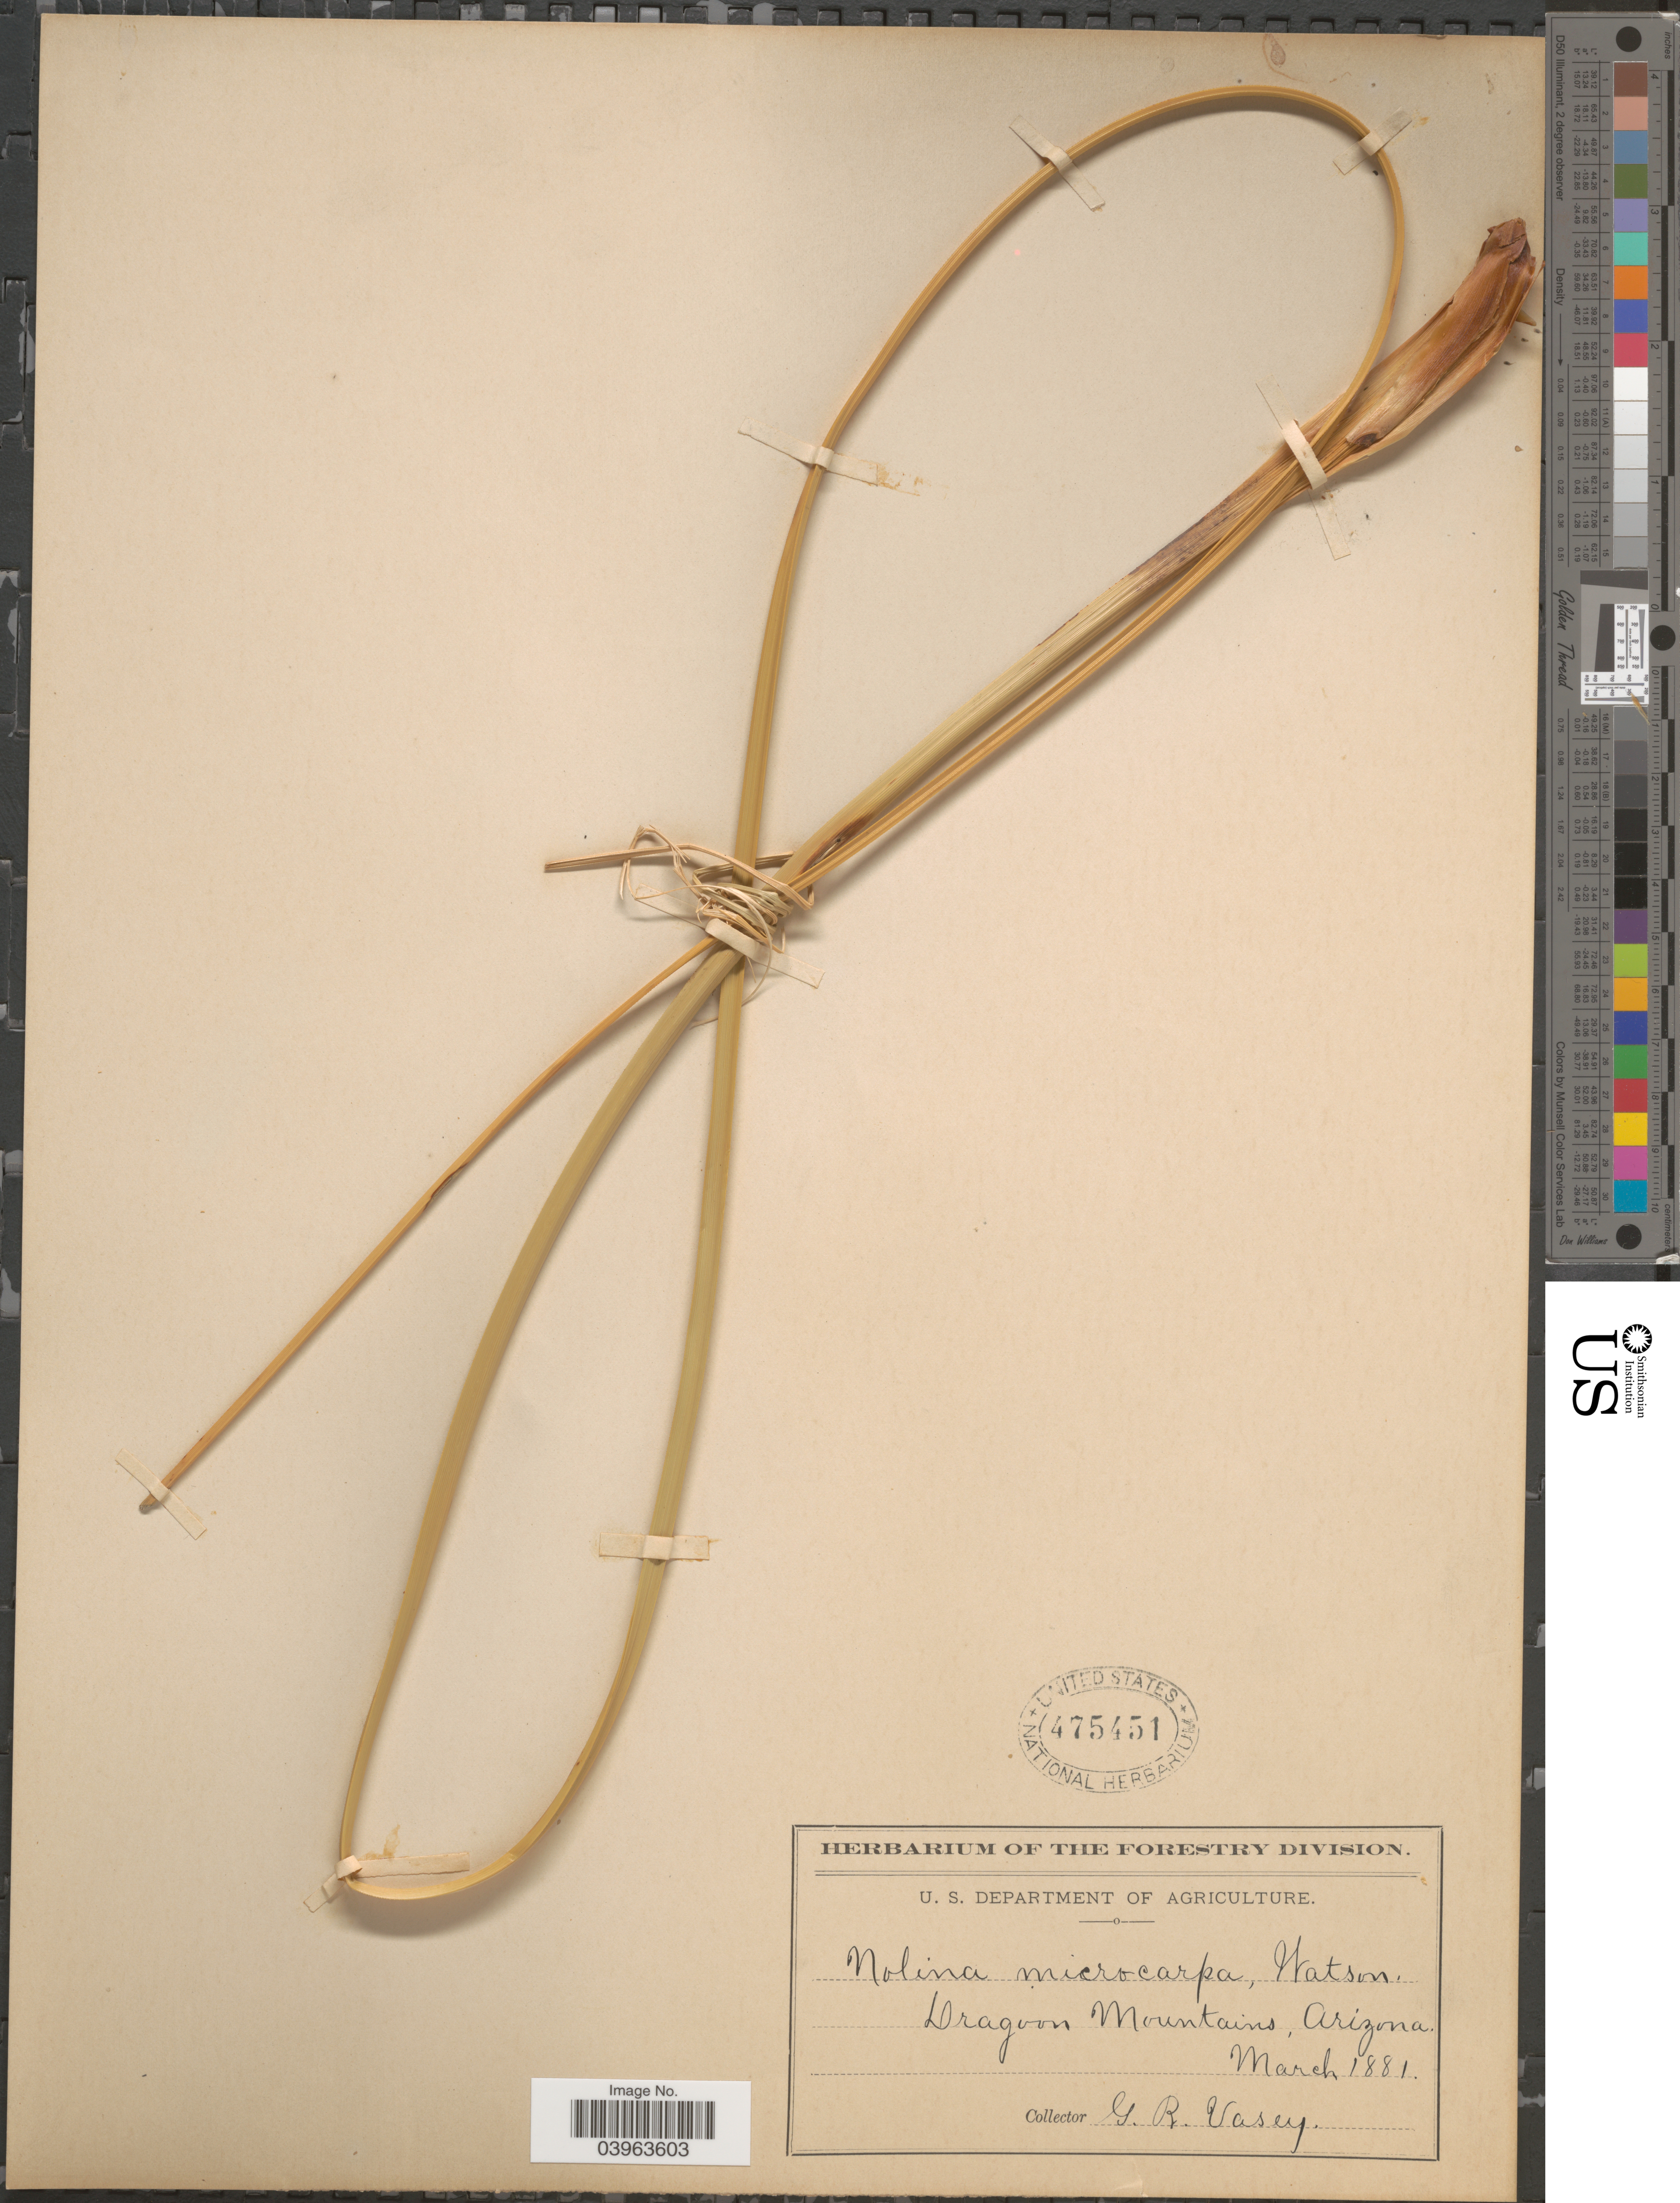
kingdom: Plantae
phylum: Tracheophyta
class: Liliopsida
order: Asparagales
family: Asparagaceae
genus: Nolina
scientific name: Nolina microcarpa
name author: S. Watson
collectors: G. R. Vasey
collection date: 1881-03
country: United States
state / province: Arizona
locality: Dragoon Mountains.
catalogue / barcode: US 475451